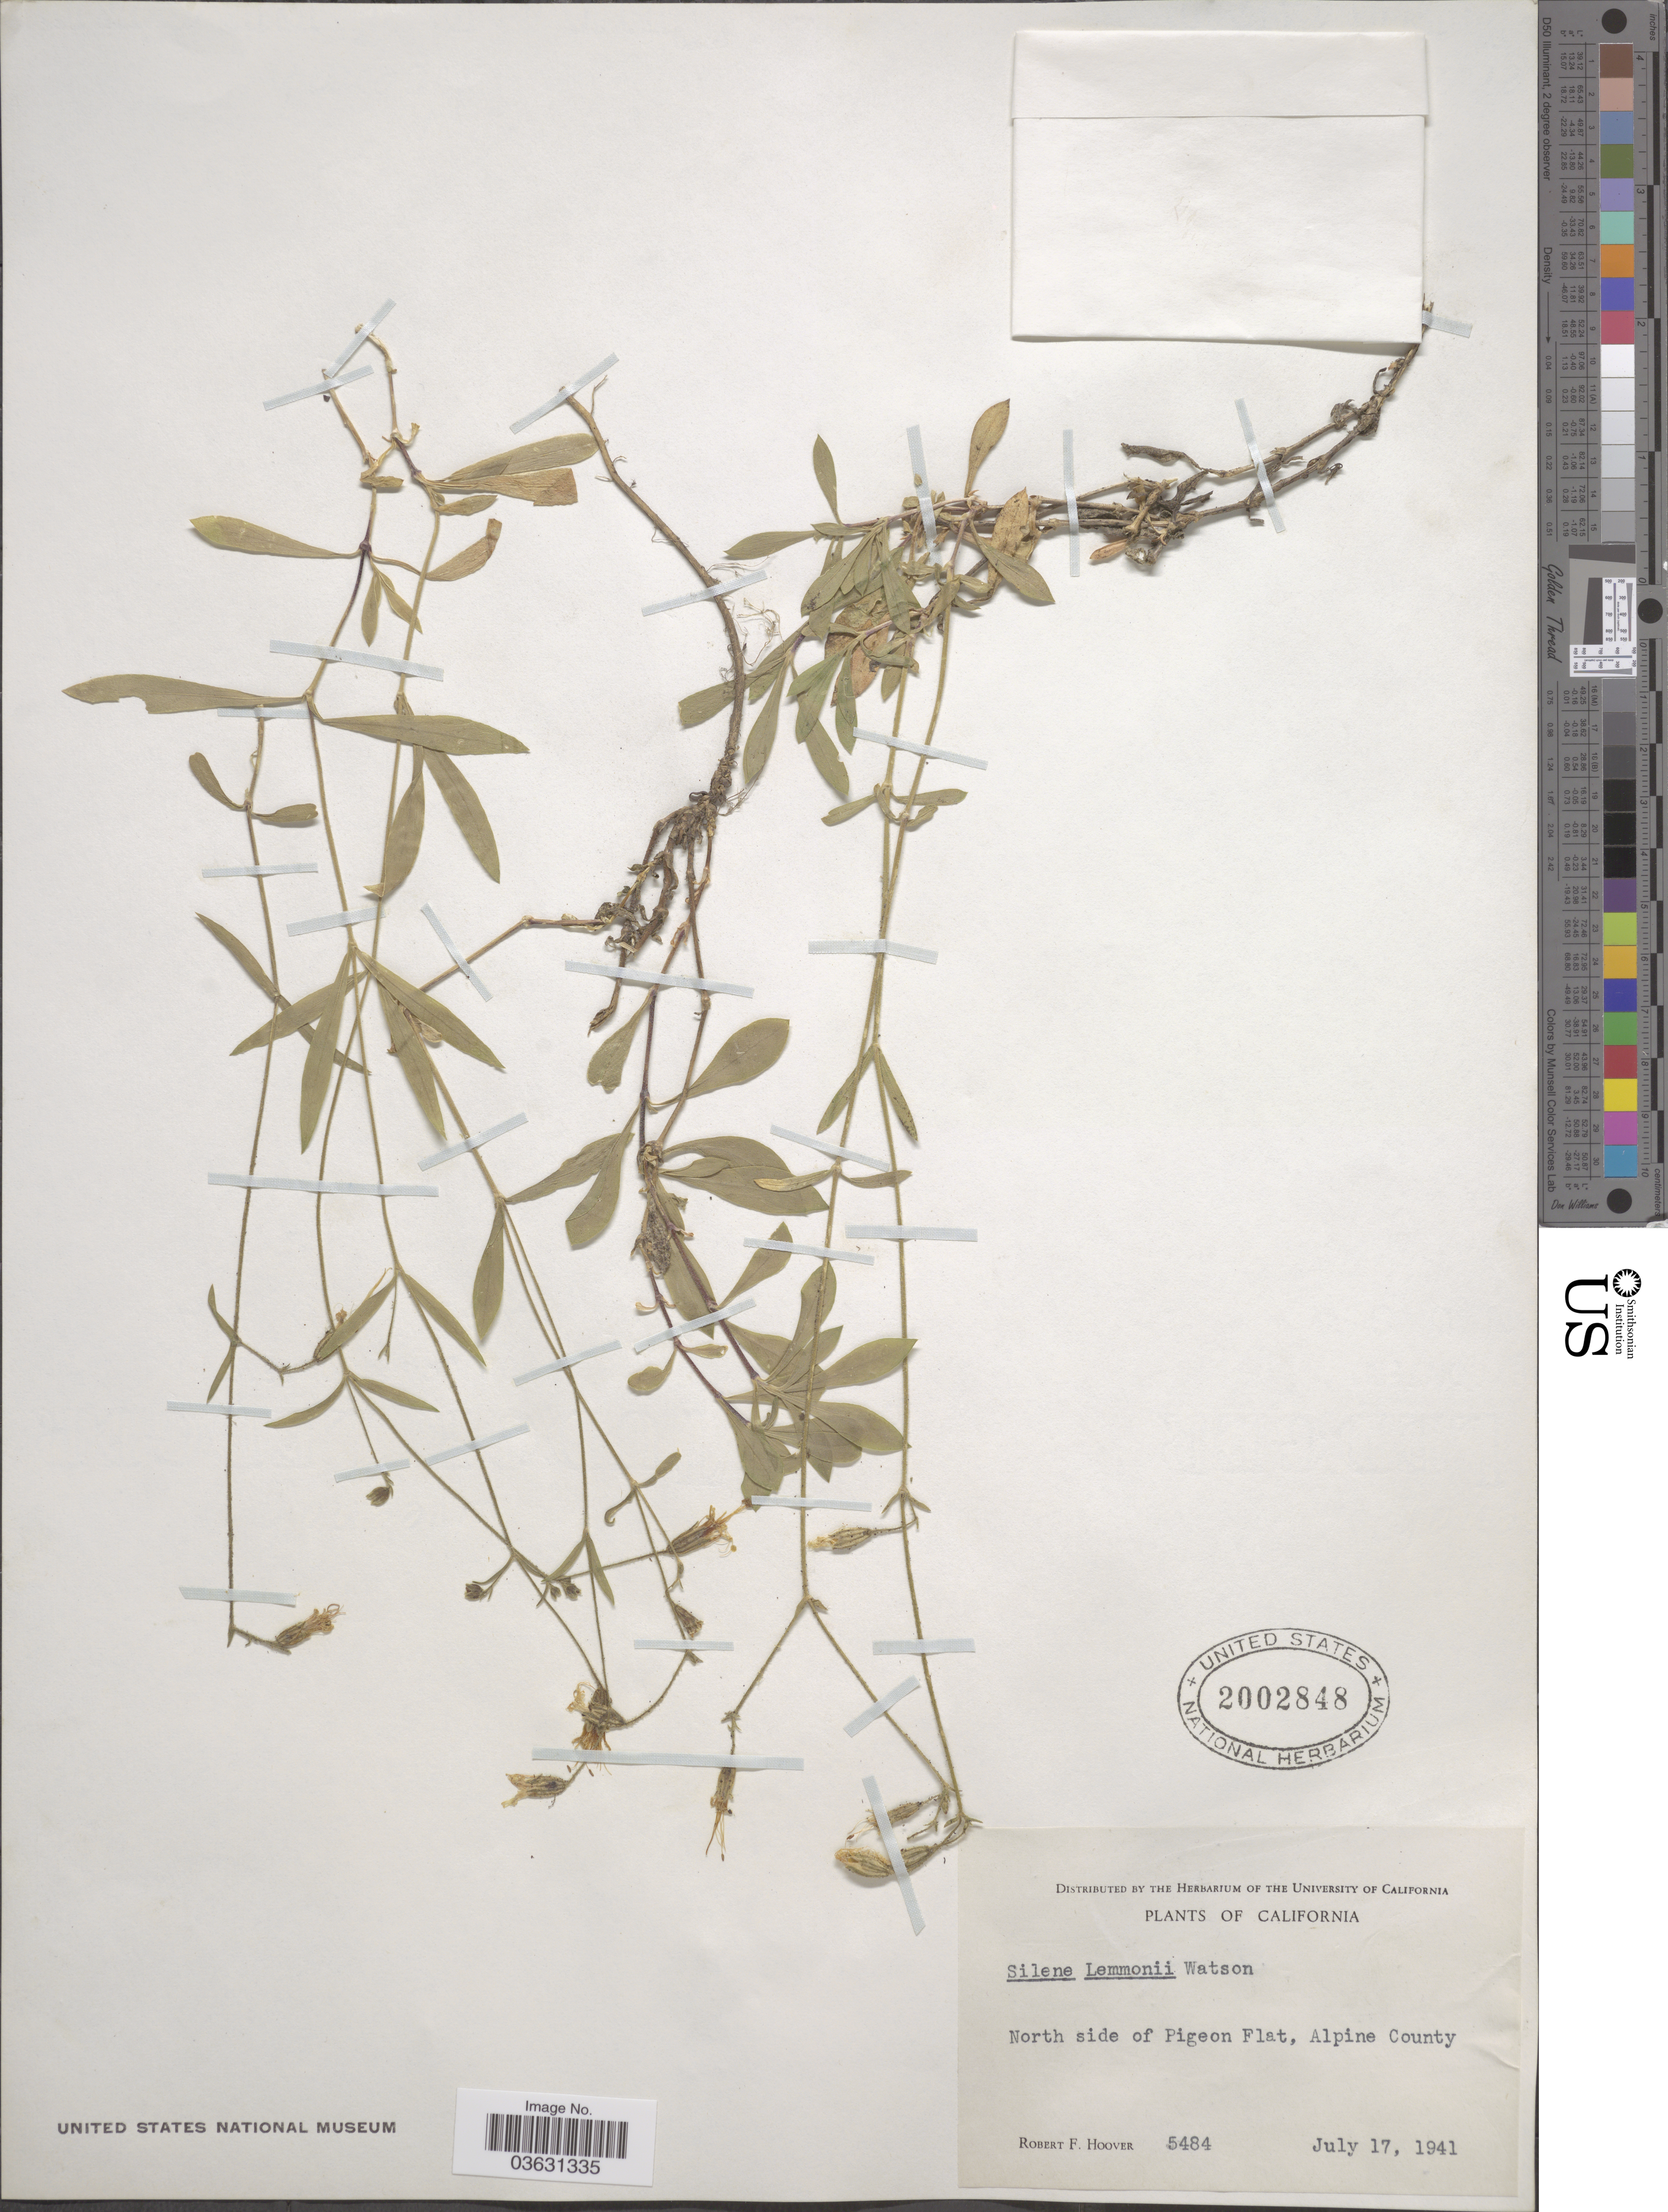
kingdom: Plantae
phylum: Tracheophyta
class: Magnoliopsida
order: Caryophyllales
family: Caryophyllaceae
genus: Silene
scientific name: Silene lemmonii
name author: S. Watson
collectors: R. F. Hoover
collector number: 5484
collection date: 1941-07-17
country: United States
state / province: California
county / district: Alpine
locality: North side of Pigeon Flat, Alpine County.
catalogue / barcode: US 2002848